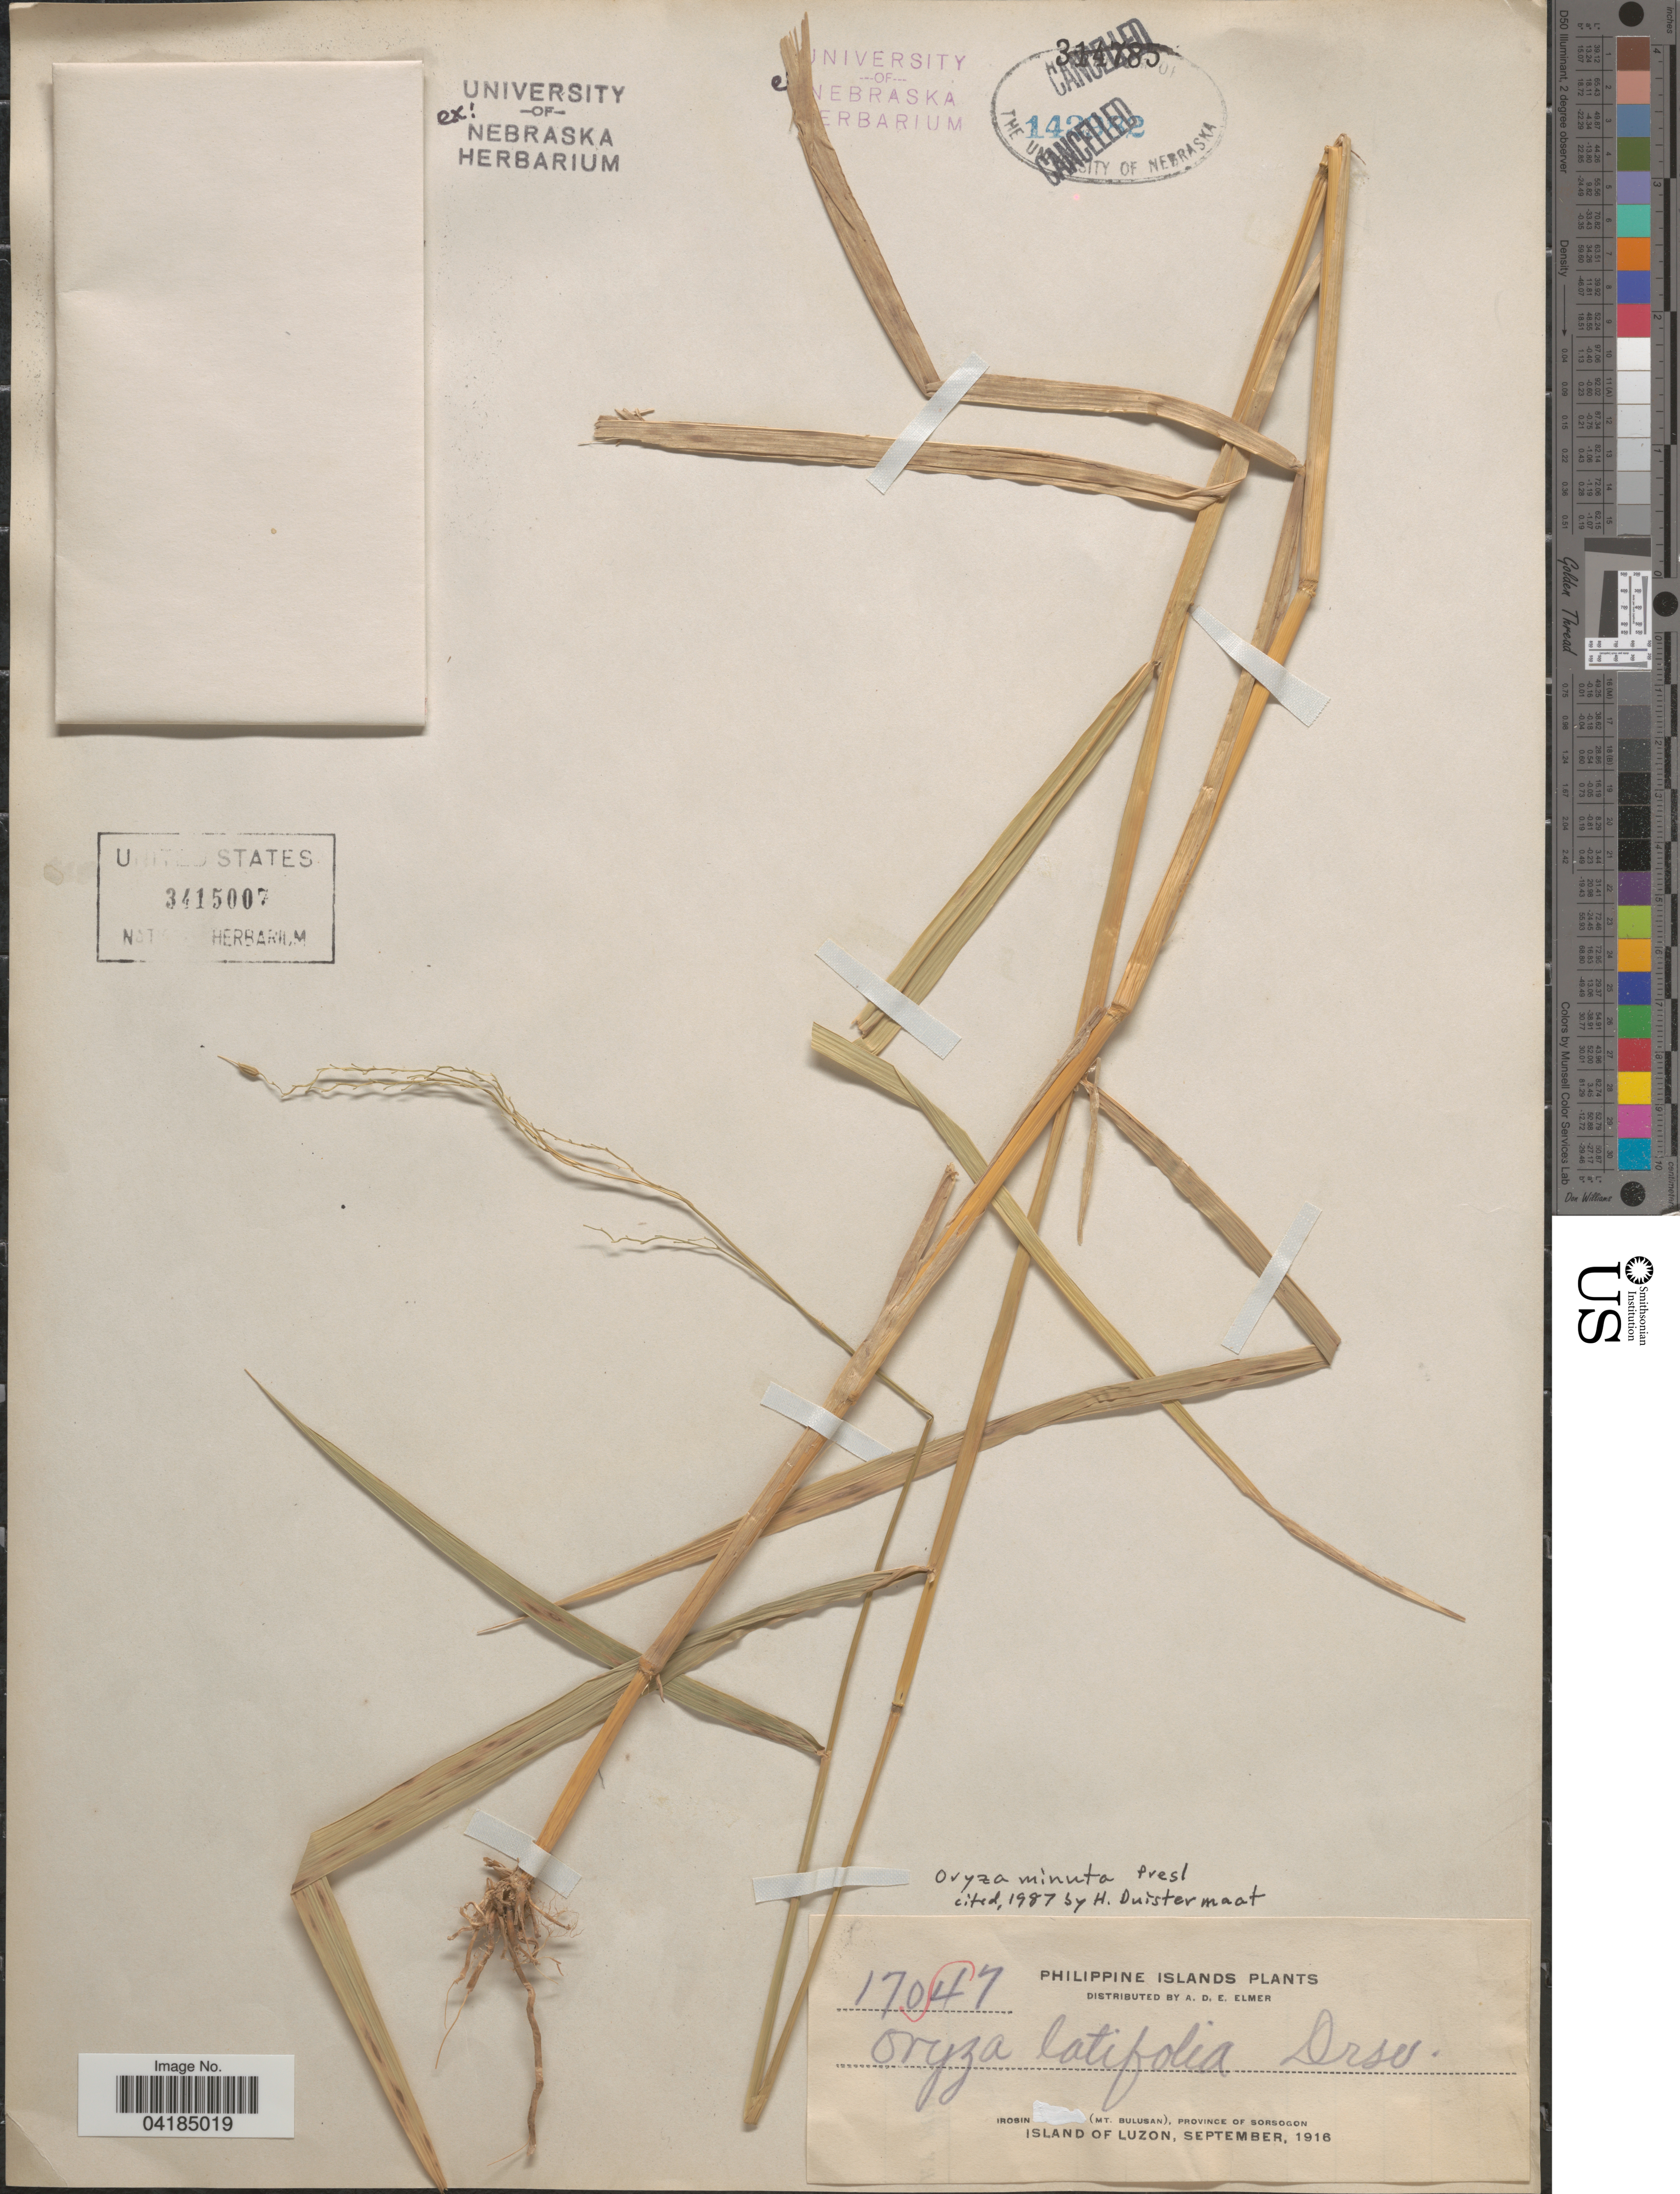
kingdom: Plantae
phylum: Tracheophyta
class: Liliopsida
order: Poales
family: Poaceae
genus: Oryza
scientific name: Oryza latifolia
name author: Desv.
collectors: A. D. E. Elmer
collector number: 17407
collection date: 1916-09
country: Philippines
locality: Philippine Islands. Irosin (Mt. Bulusan), Province of Sorsogon. Island of Luzon.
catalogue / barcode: US 3415007